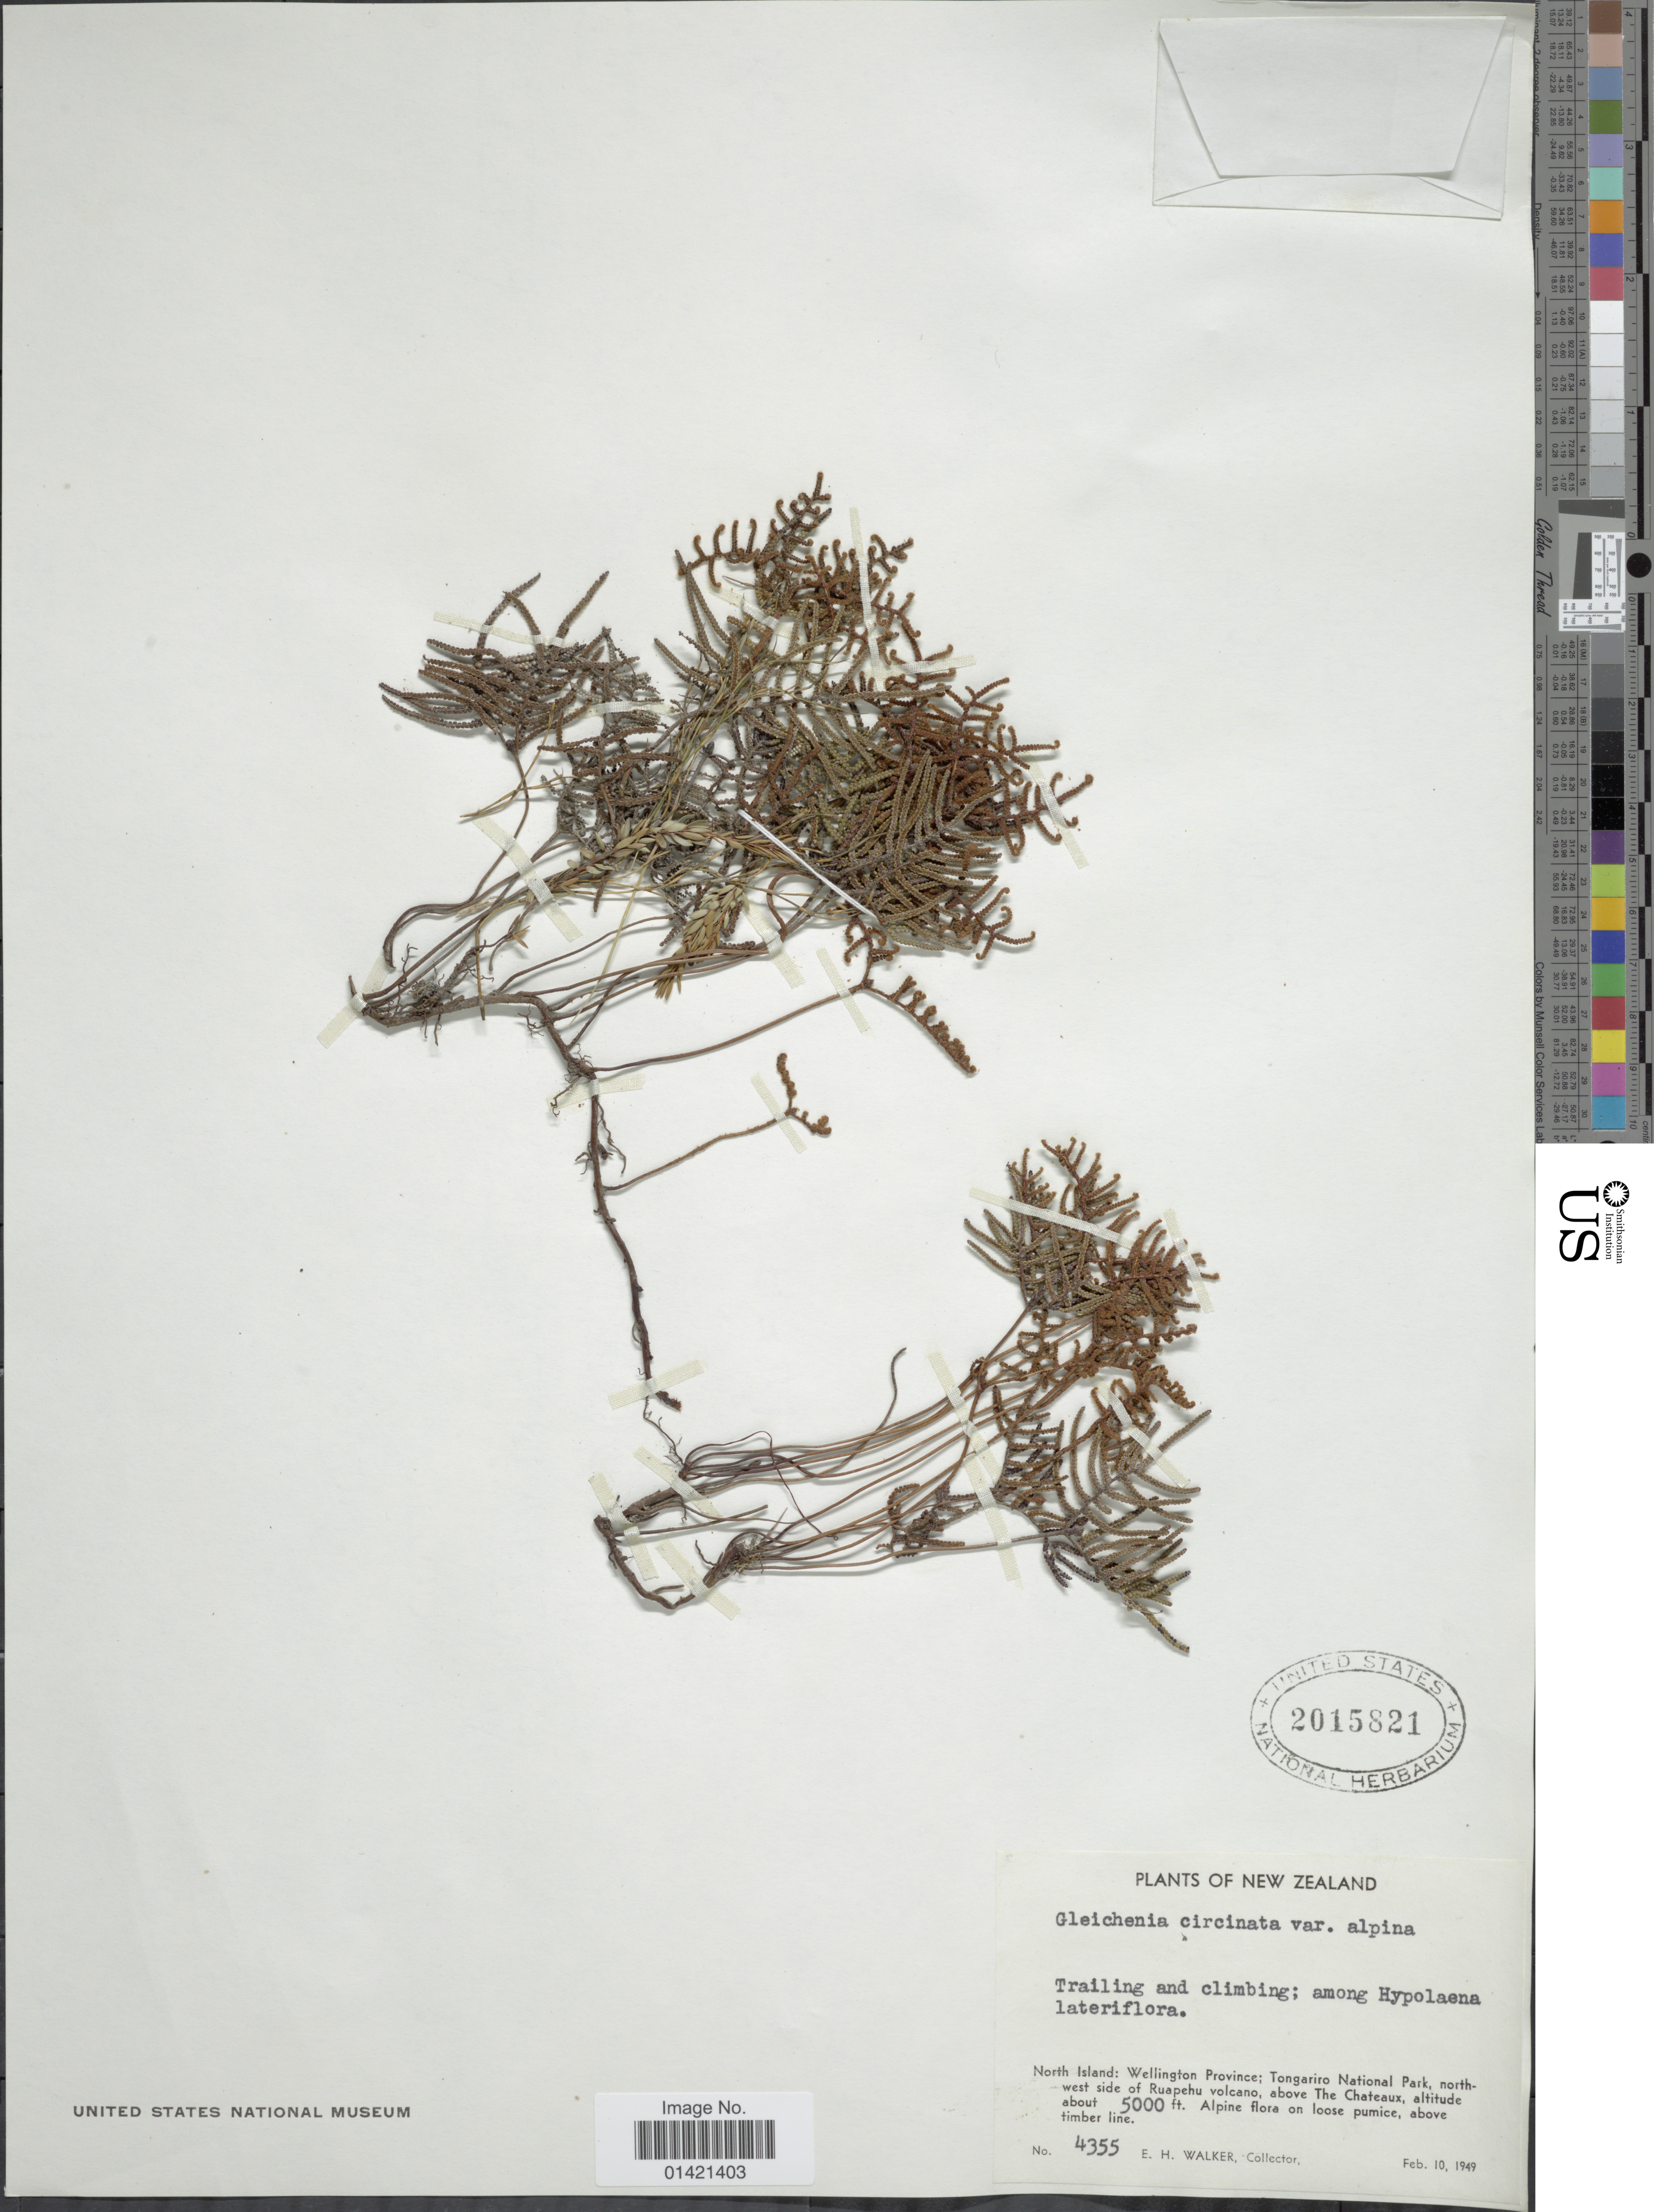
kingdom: Plantae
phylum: Tracheophyta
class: Polypodiopsida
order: Gleicheniales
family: Gleicheniaceae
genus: Gleichenia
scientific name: Gleichenia dicarpa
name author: R. Br.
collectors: E. H. Walker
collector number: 4355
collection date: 1949-02-10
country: New Zealand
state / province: Wellington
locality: North Island: Wellington Province; Tongariro National Park, north-west side of Ruapehu volcano, above The Chateaux.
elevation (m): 1524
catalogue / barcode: US 2015821